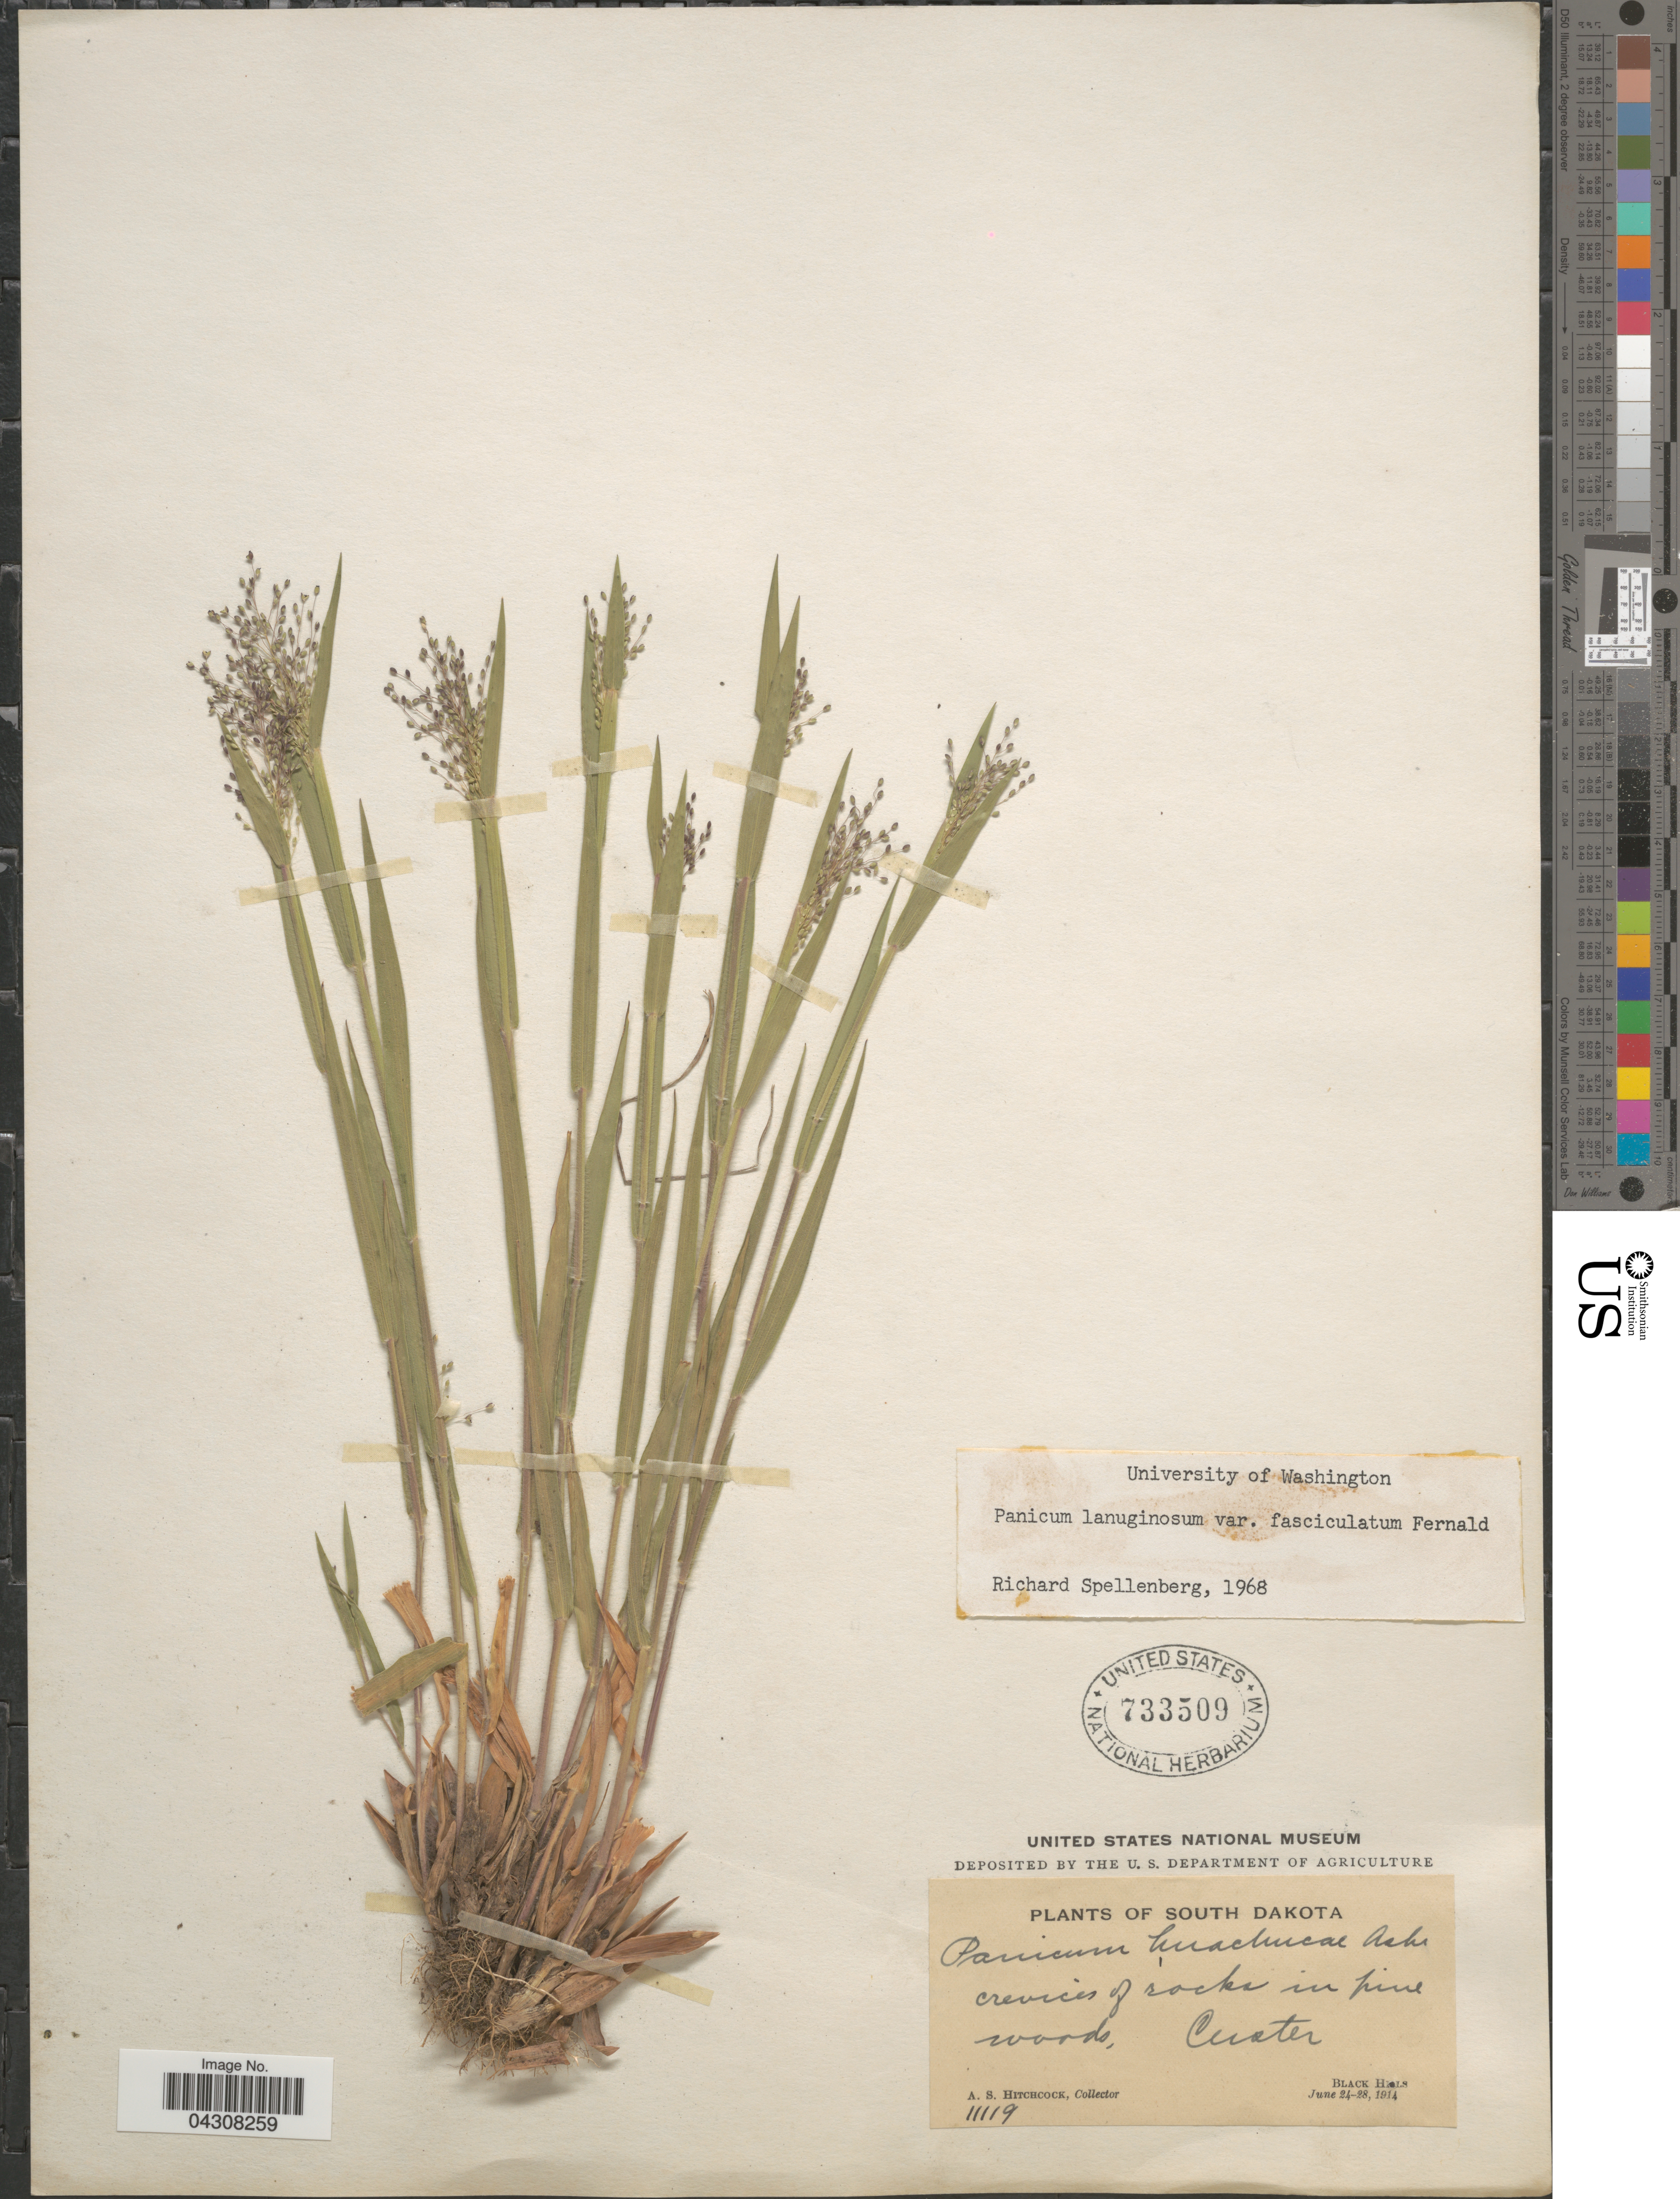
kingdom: Plantae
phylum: Tracheophyta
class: Liliopsida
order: Poales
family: Poaceae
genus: Dichanthelium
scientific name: Dichanthelium acuminatum var. acuminatum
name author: (Sw.) Gould & C.A. Clark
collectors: A. S. Hitchcock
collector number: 11119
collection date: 1914-06-24/1914-06-28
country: United States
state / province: South Dakota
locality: Crevices of rocks in pine woods, Custer. Black Hills.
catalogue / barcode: US 733509